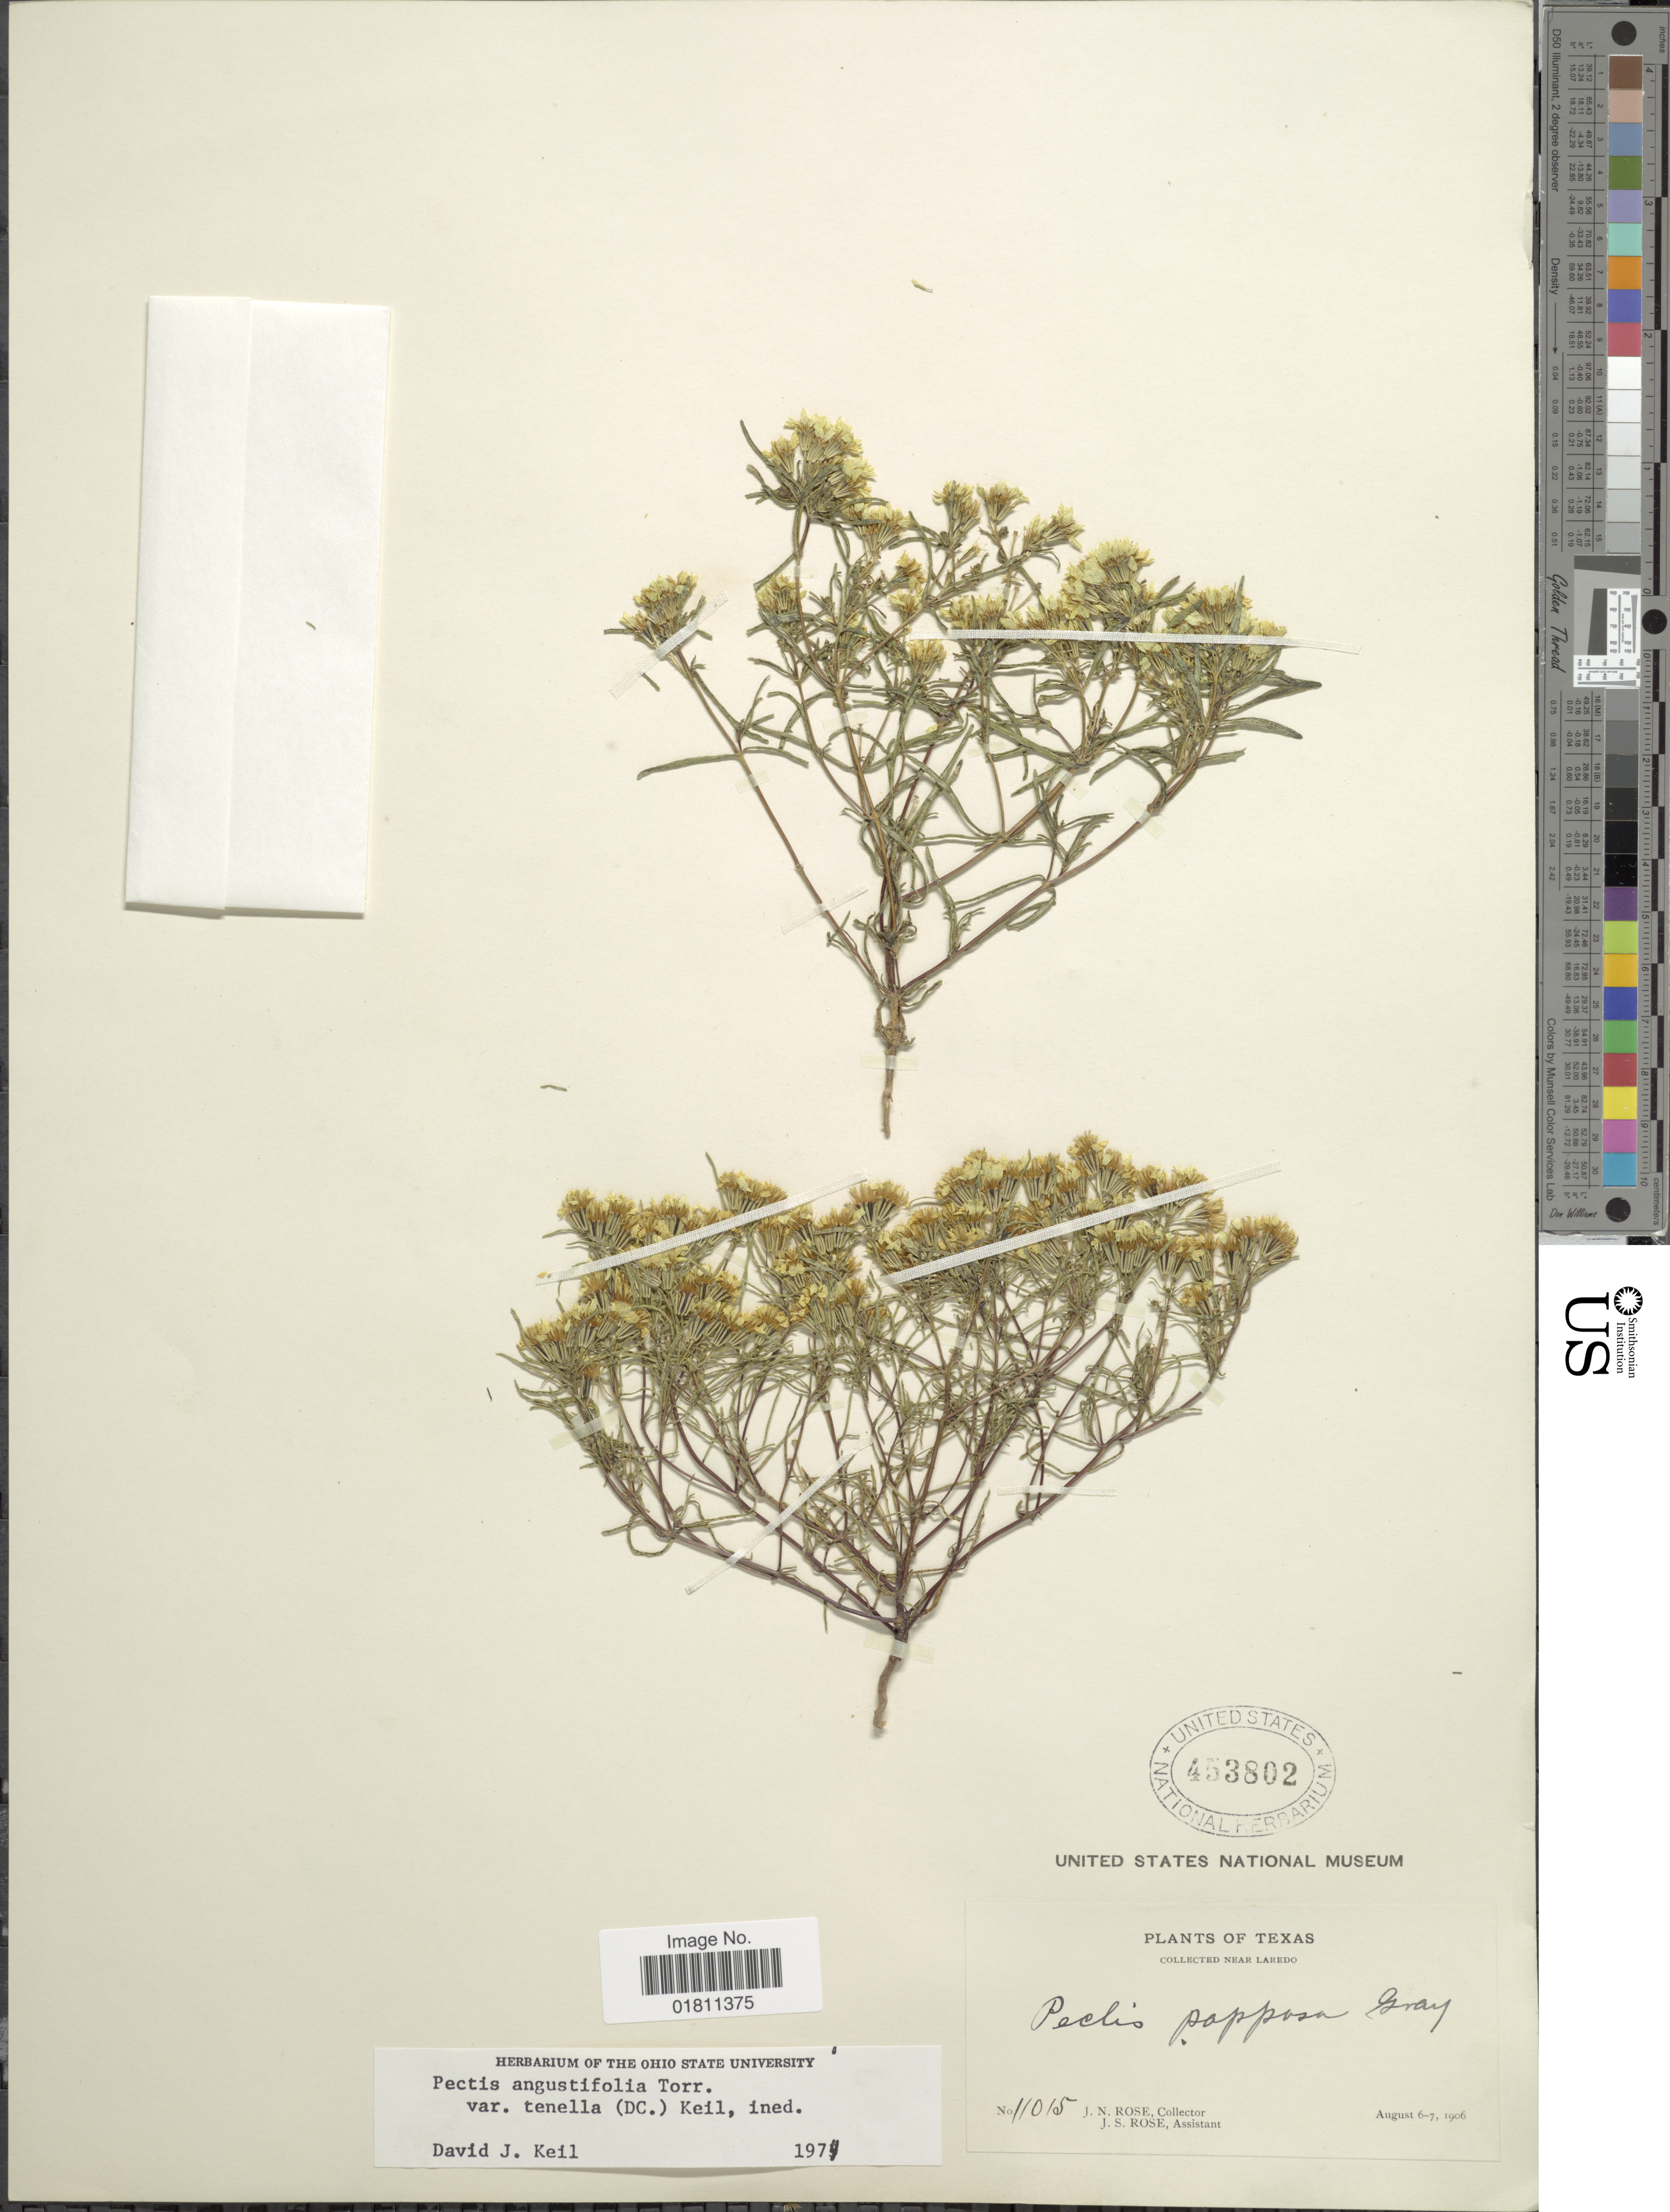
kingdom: Plantae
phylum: Tracheophyta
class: Magnoliopsida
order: Asterales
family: Asteraceae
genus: Pectis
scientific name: Pectis angustifolia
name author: Torr.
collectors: J. N. Rose & J. S. Rose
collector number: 11015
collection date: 1906-08-06/1906-08-07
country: United States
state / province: Texas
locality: Near Laredo.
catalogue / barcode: US 453802